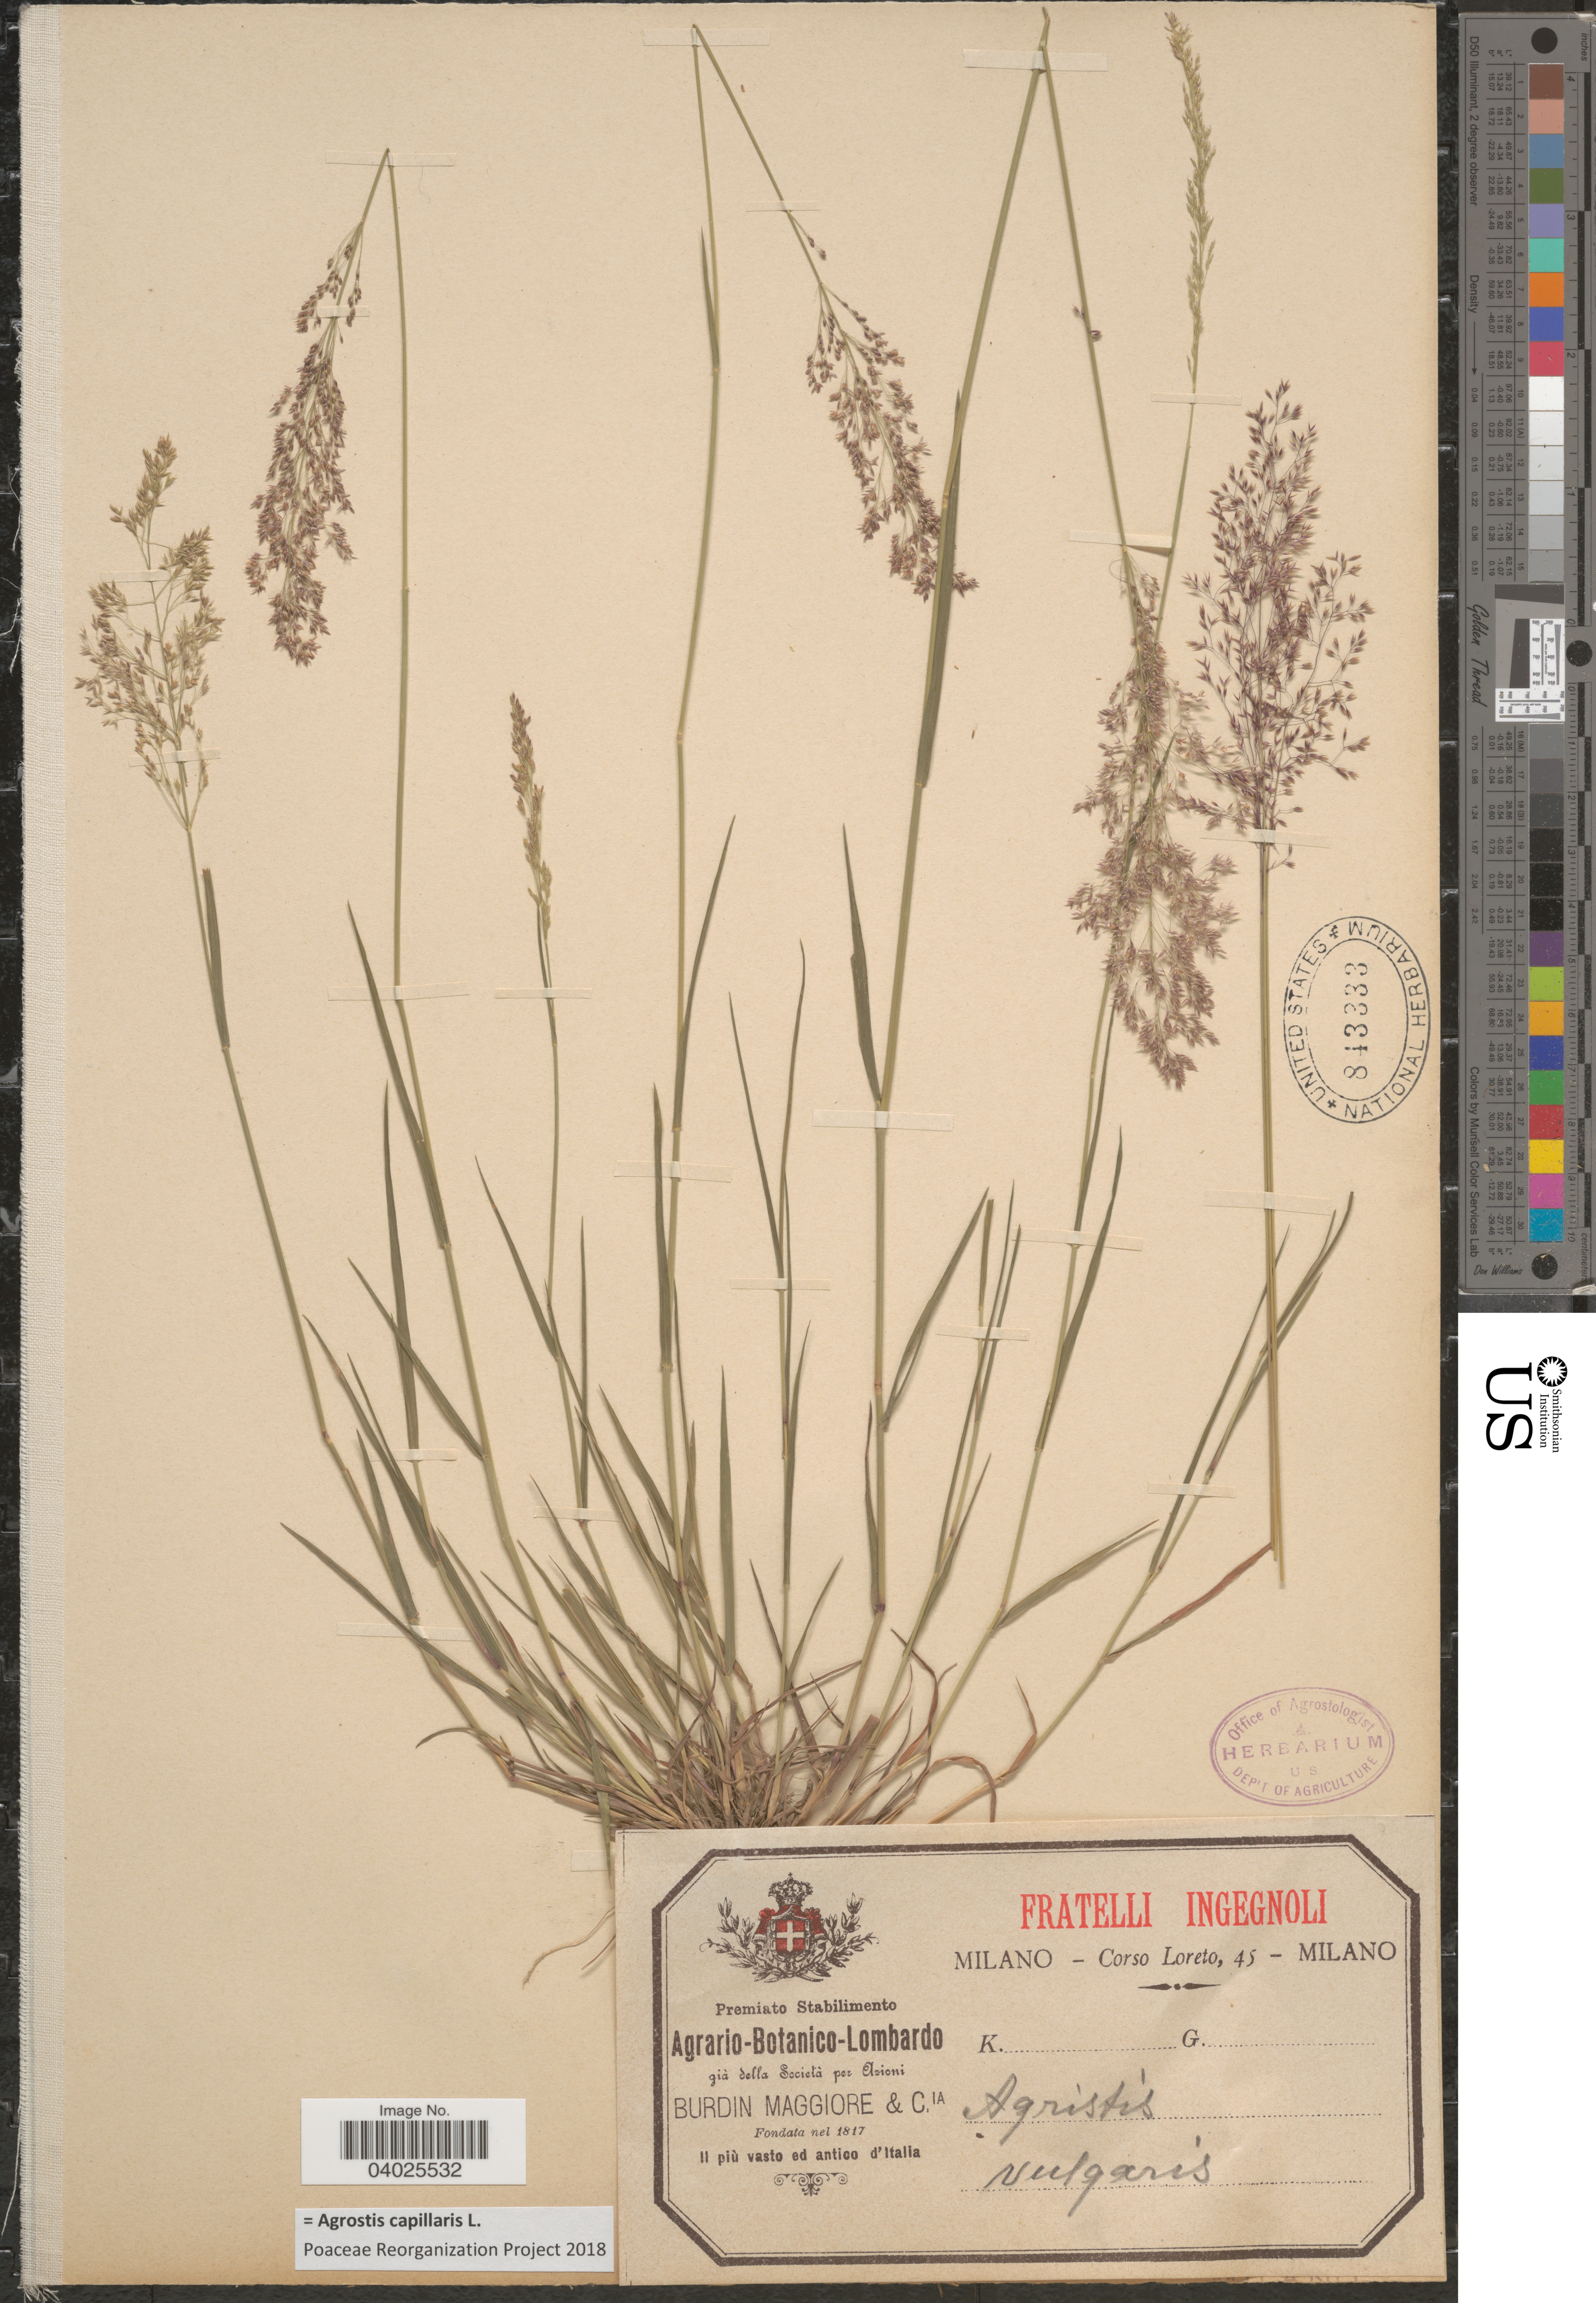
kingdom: Plantae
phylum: Tracheophyta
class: Liliopsida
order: Poales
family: Poaceae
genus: Agrostis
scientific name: Agrostis capillaris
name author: L.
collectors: Fratelli Ingegnoli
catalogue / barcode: US 843333